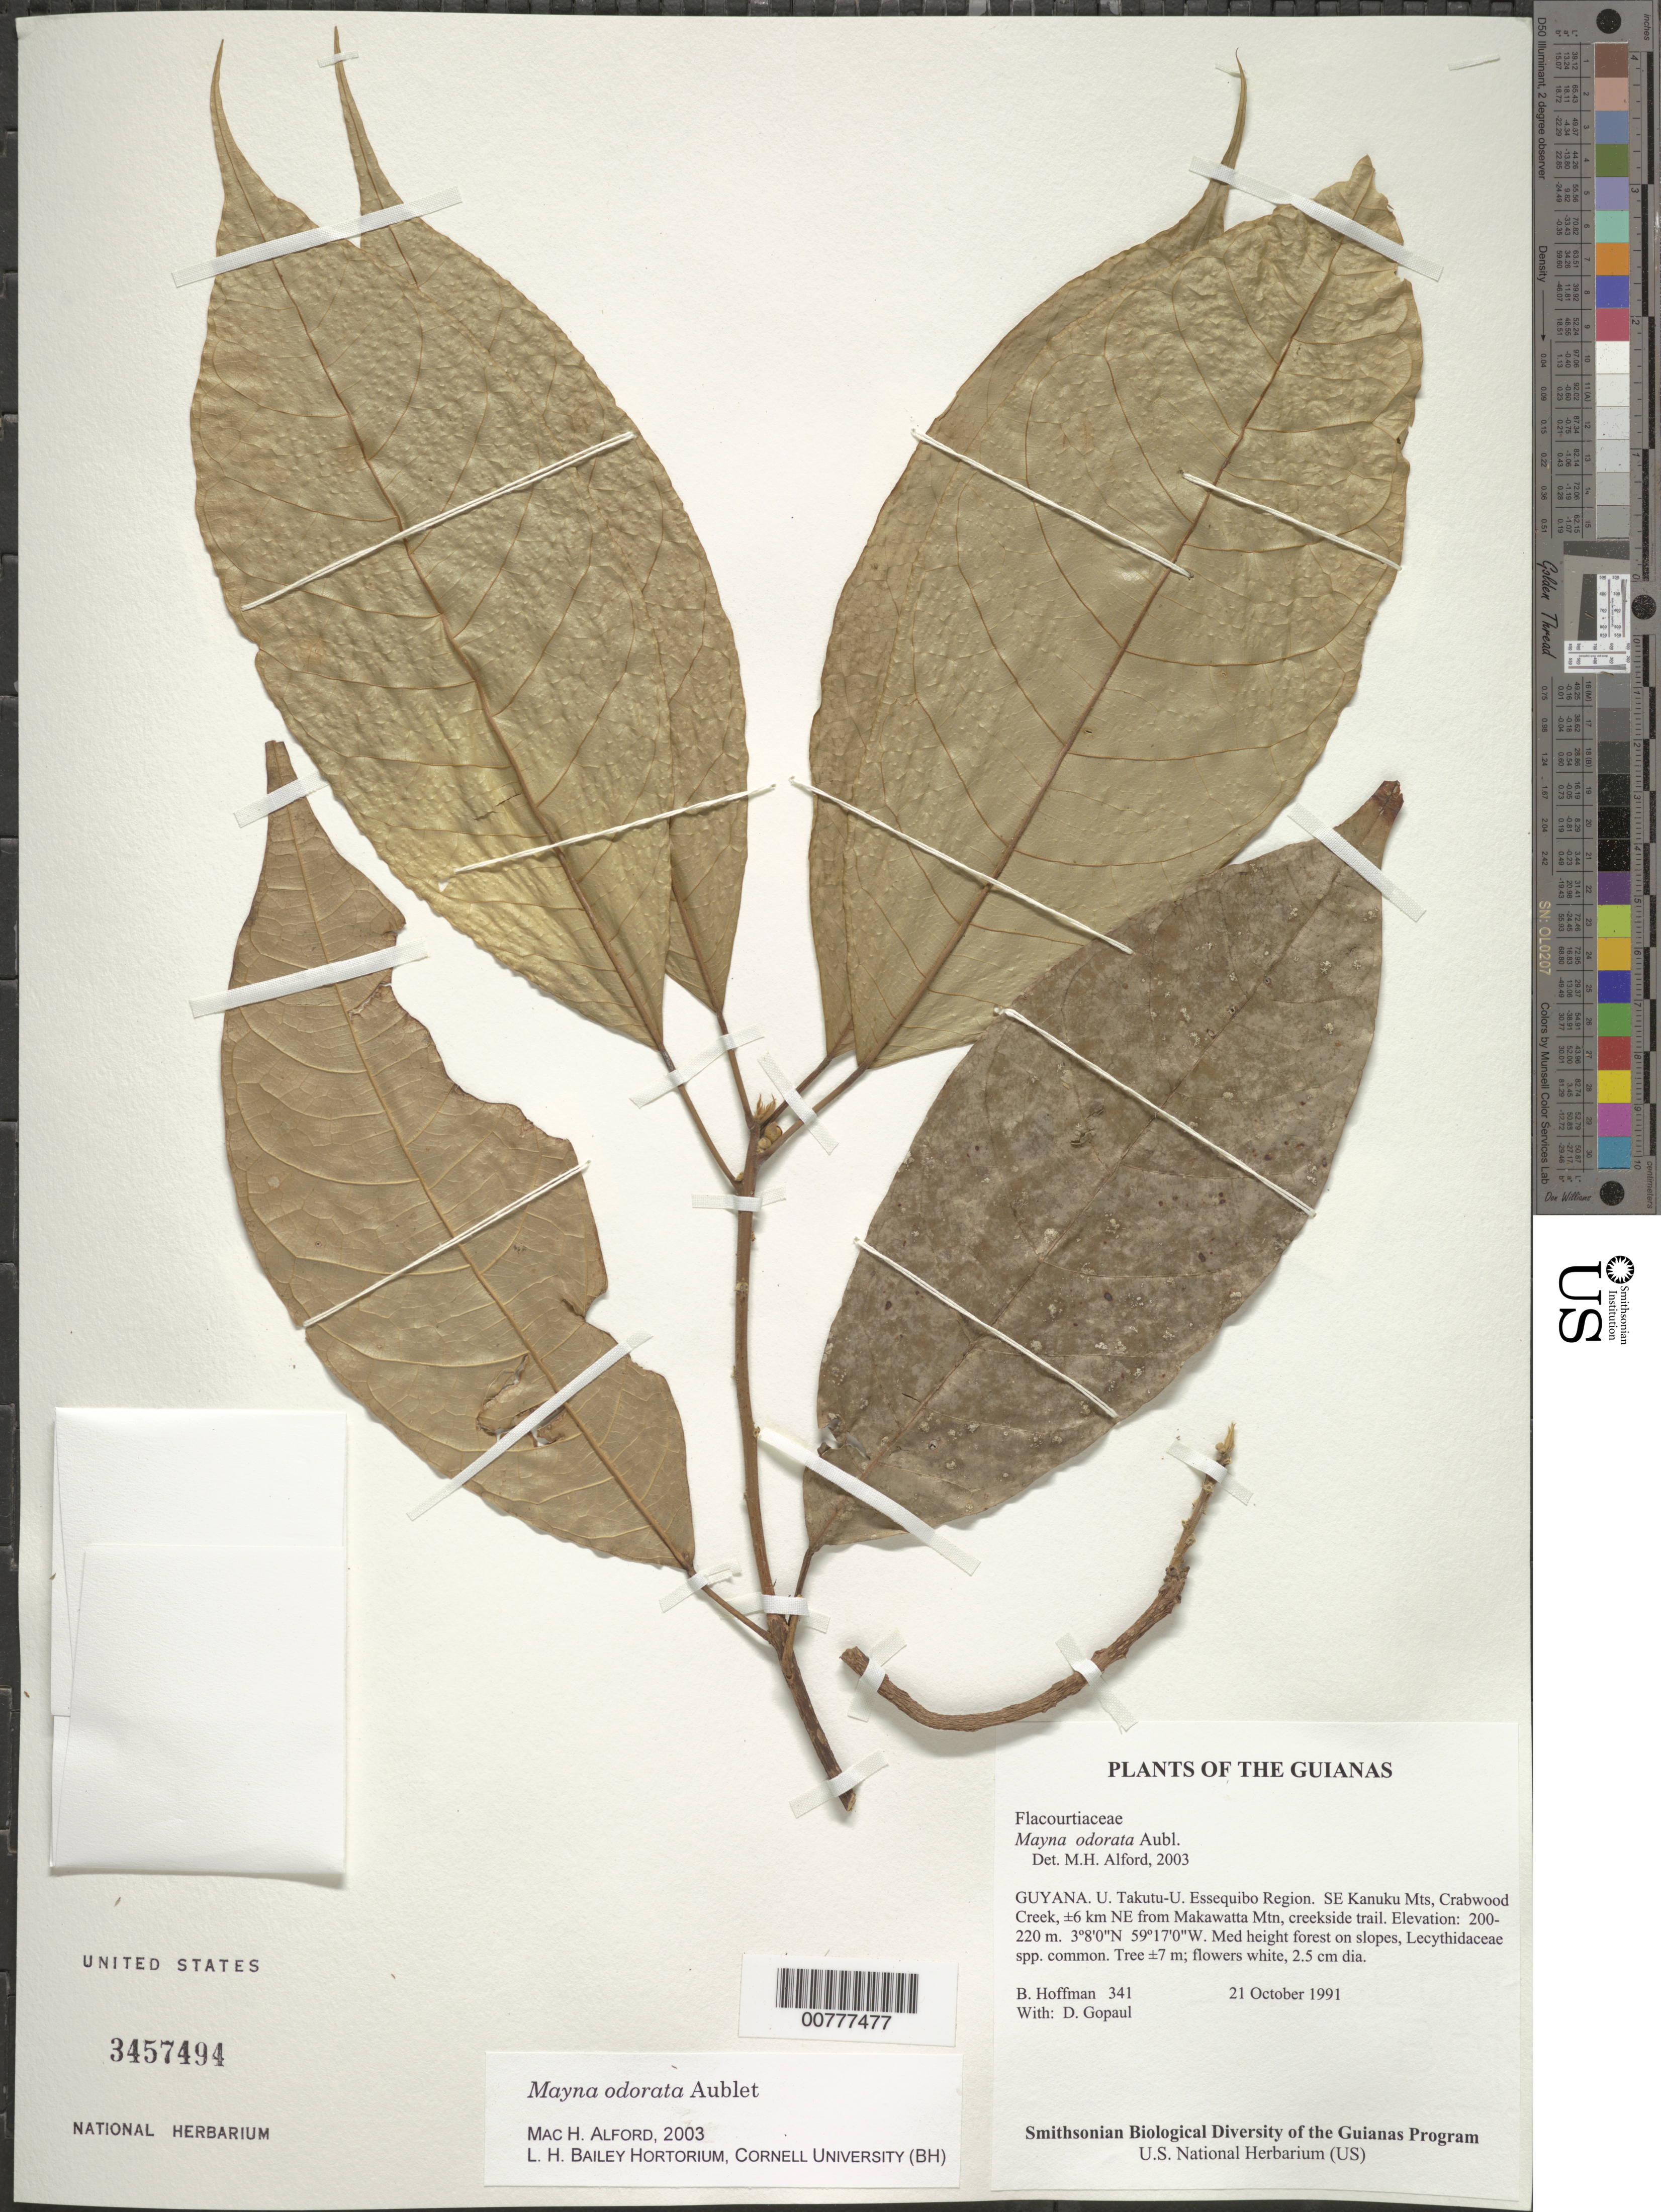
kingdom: Plantae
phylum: Tracheophyta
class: Magnoliopsida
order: Malpighiales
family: Achariaceae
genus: Mayna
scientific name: Mayna odorata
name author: Aubl.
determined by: Alford, Mac Haverson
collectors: B. Hoffman & D. Gopaul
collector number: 341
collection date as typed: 21 October 1991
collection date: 1991-10-21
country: Guyana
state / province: U. Takutu-U. Essequibo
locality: SE Kanuku Mts, Crabwood Creek, ±6 km NE from Makawatta Mtn, creekside trail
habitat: Med height forest on slopes, Lecythidaceae spp. common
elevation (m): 200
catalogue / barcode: US 3457494